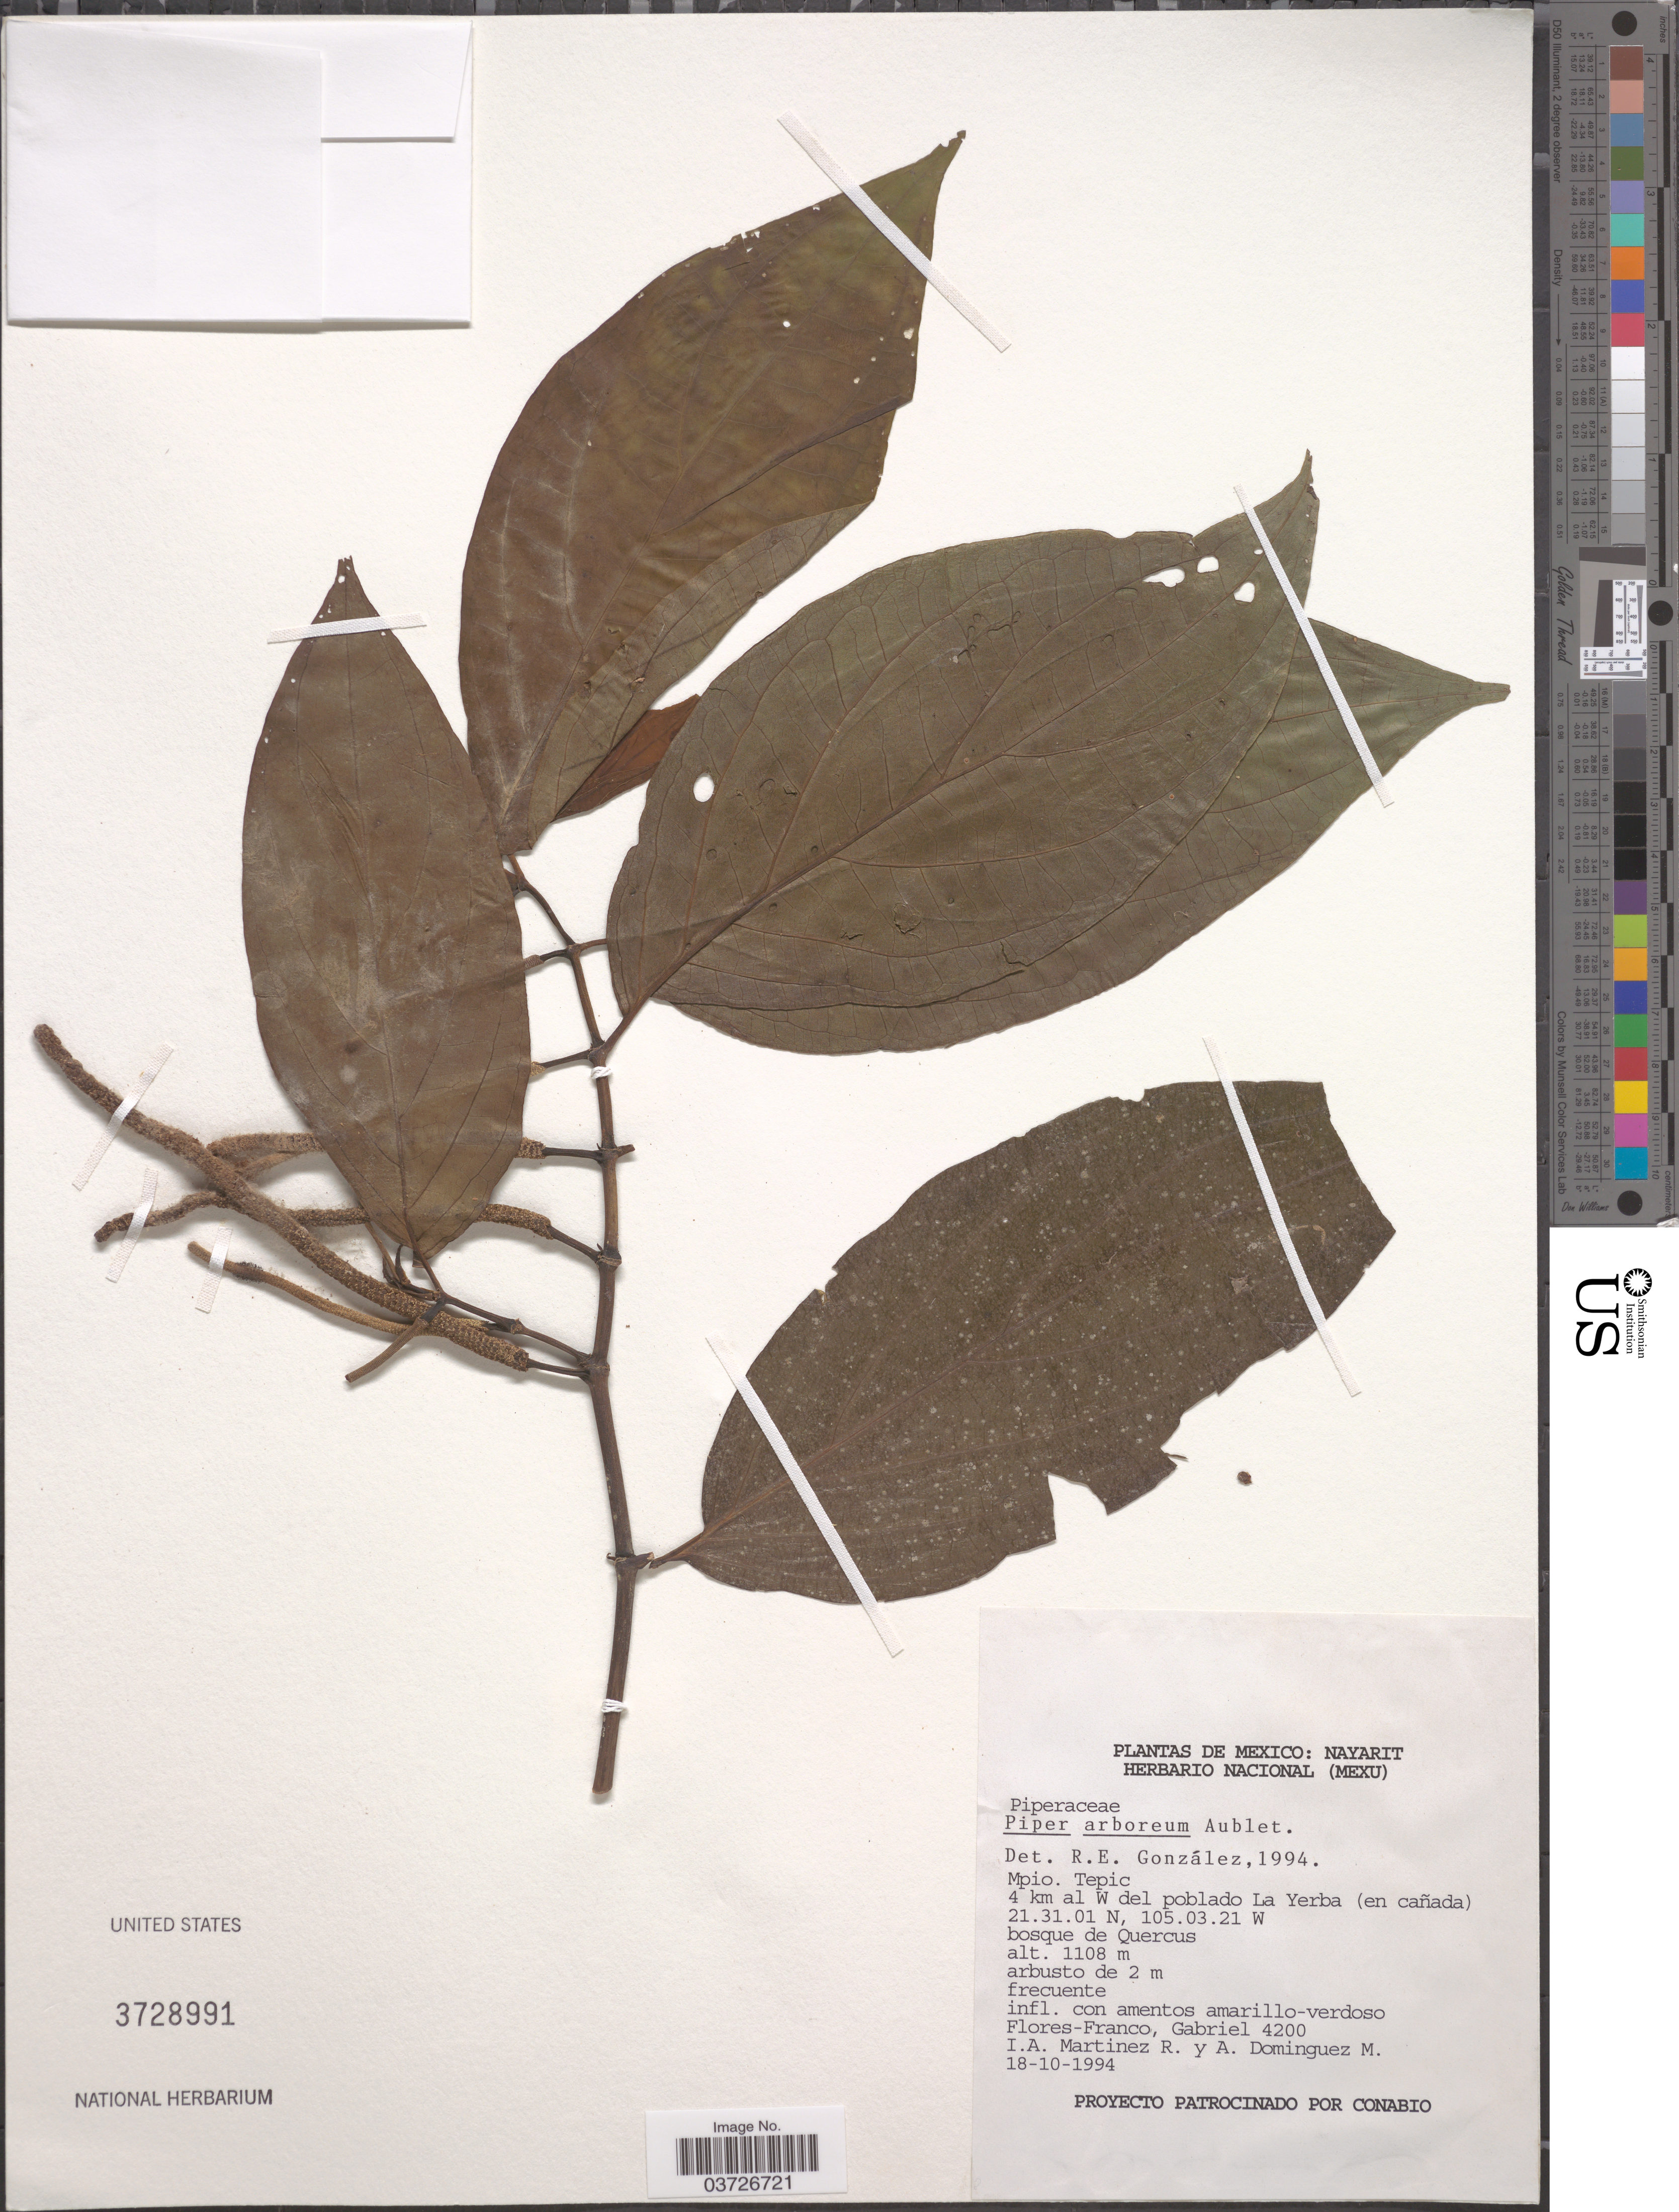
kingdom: Plantae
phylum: Tracheophyta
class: Magnoliopsida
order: Piperales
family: Piperaceae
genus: Piper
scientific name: Piper arboreum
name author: Aubl.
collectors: G. Flores F., I. A. Martinez R. & A. Dominguez M.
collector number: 4200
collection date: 1994-10-18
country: Mexico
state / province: Nayarit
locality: Mpio. Tepic. 4 km al W del poblado La Yerba (en cañada).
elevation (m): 1108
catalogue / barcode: US 3728991